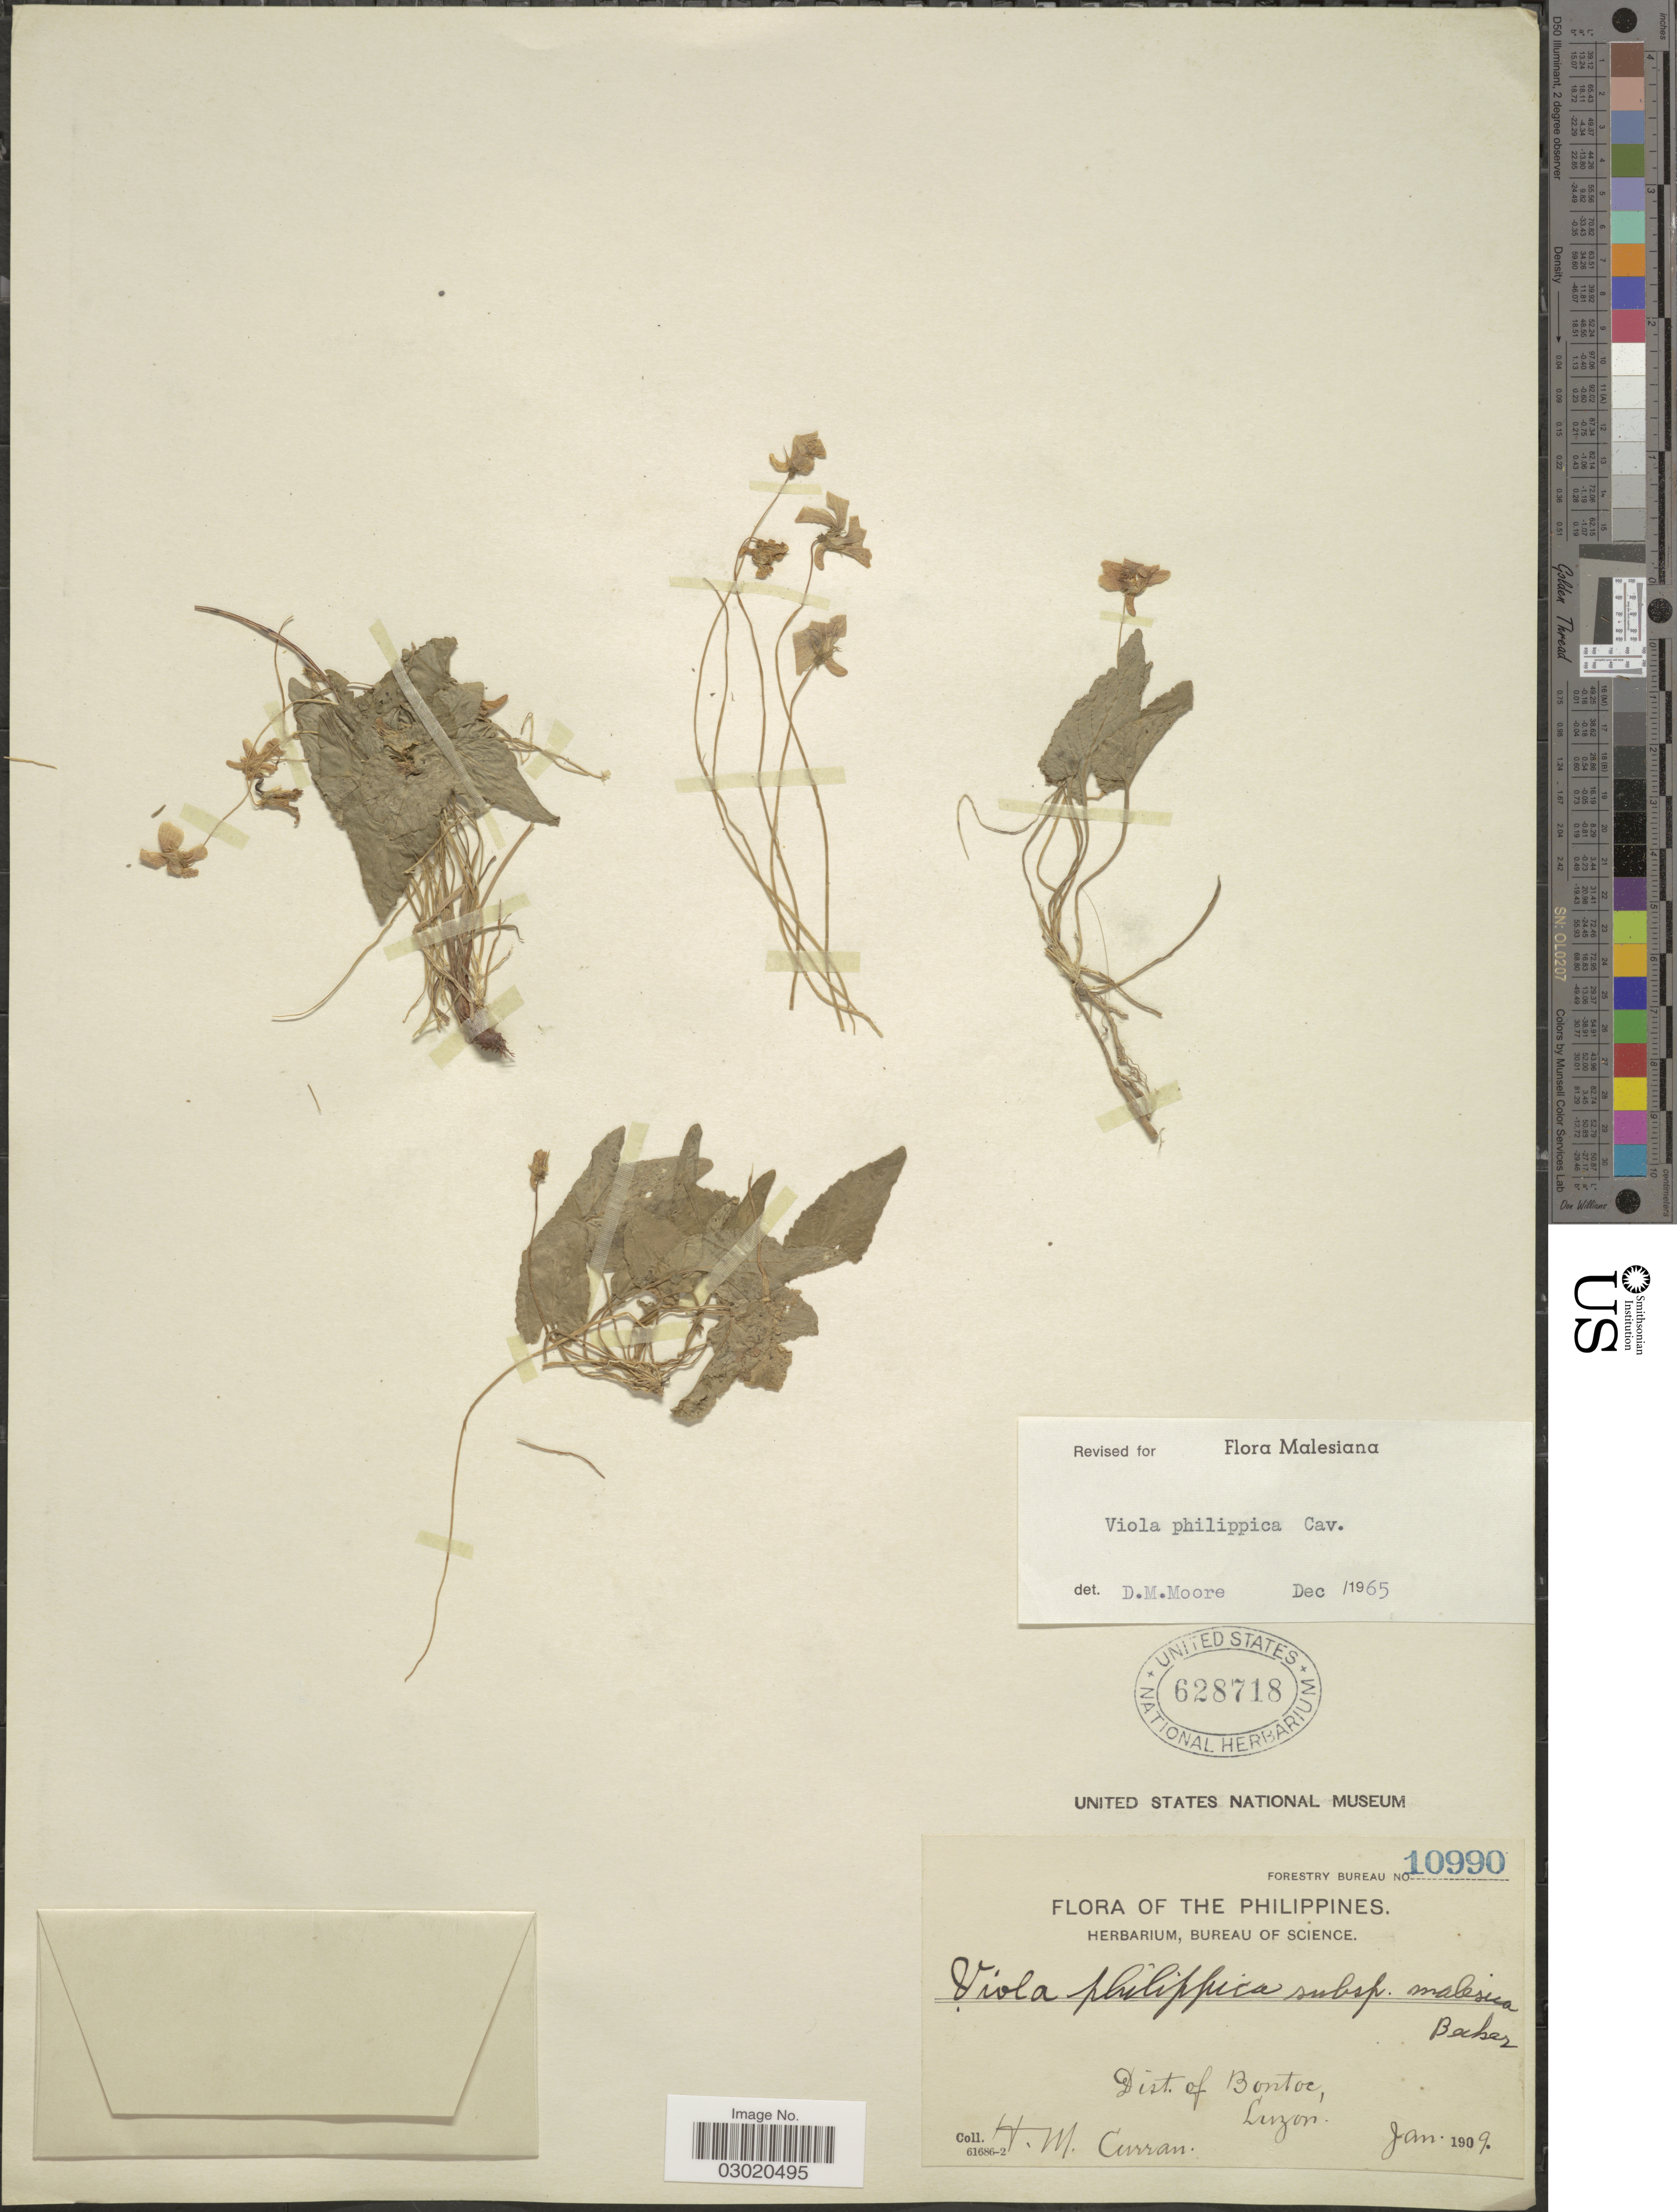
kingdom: Plantae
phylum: Tracheophyta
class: Magnoliopsida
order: Malpighiales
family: Violaceae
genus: Viola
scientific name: Viola philippica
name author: Cav.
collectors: H. M. Curran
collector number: Forestry Bureau 10990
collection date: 1909-01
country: Philippines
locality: Dist. of Bontoc, Luzon.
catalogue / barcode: US 628718